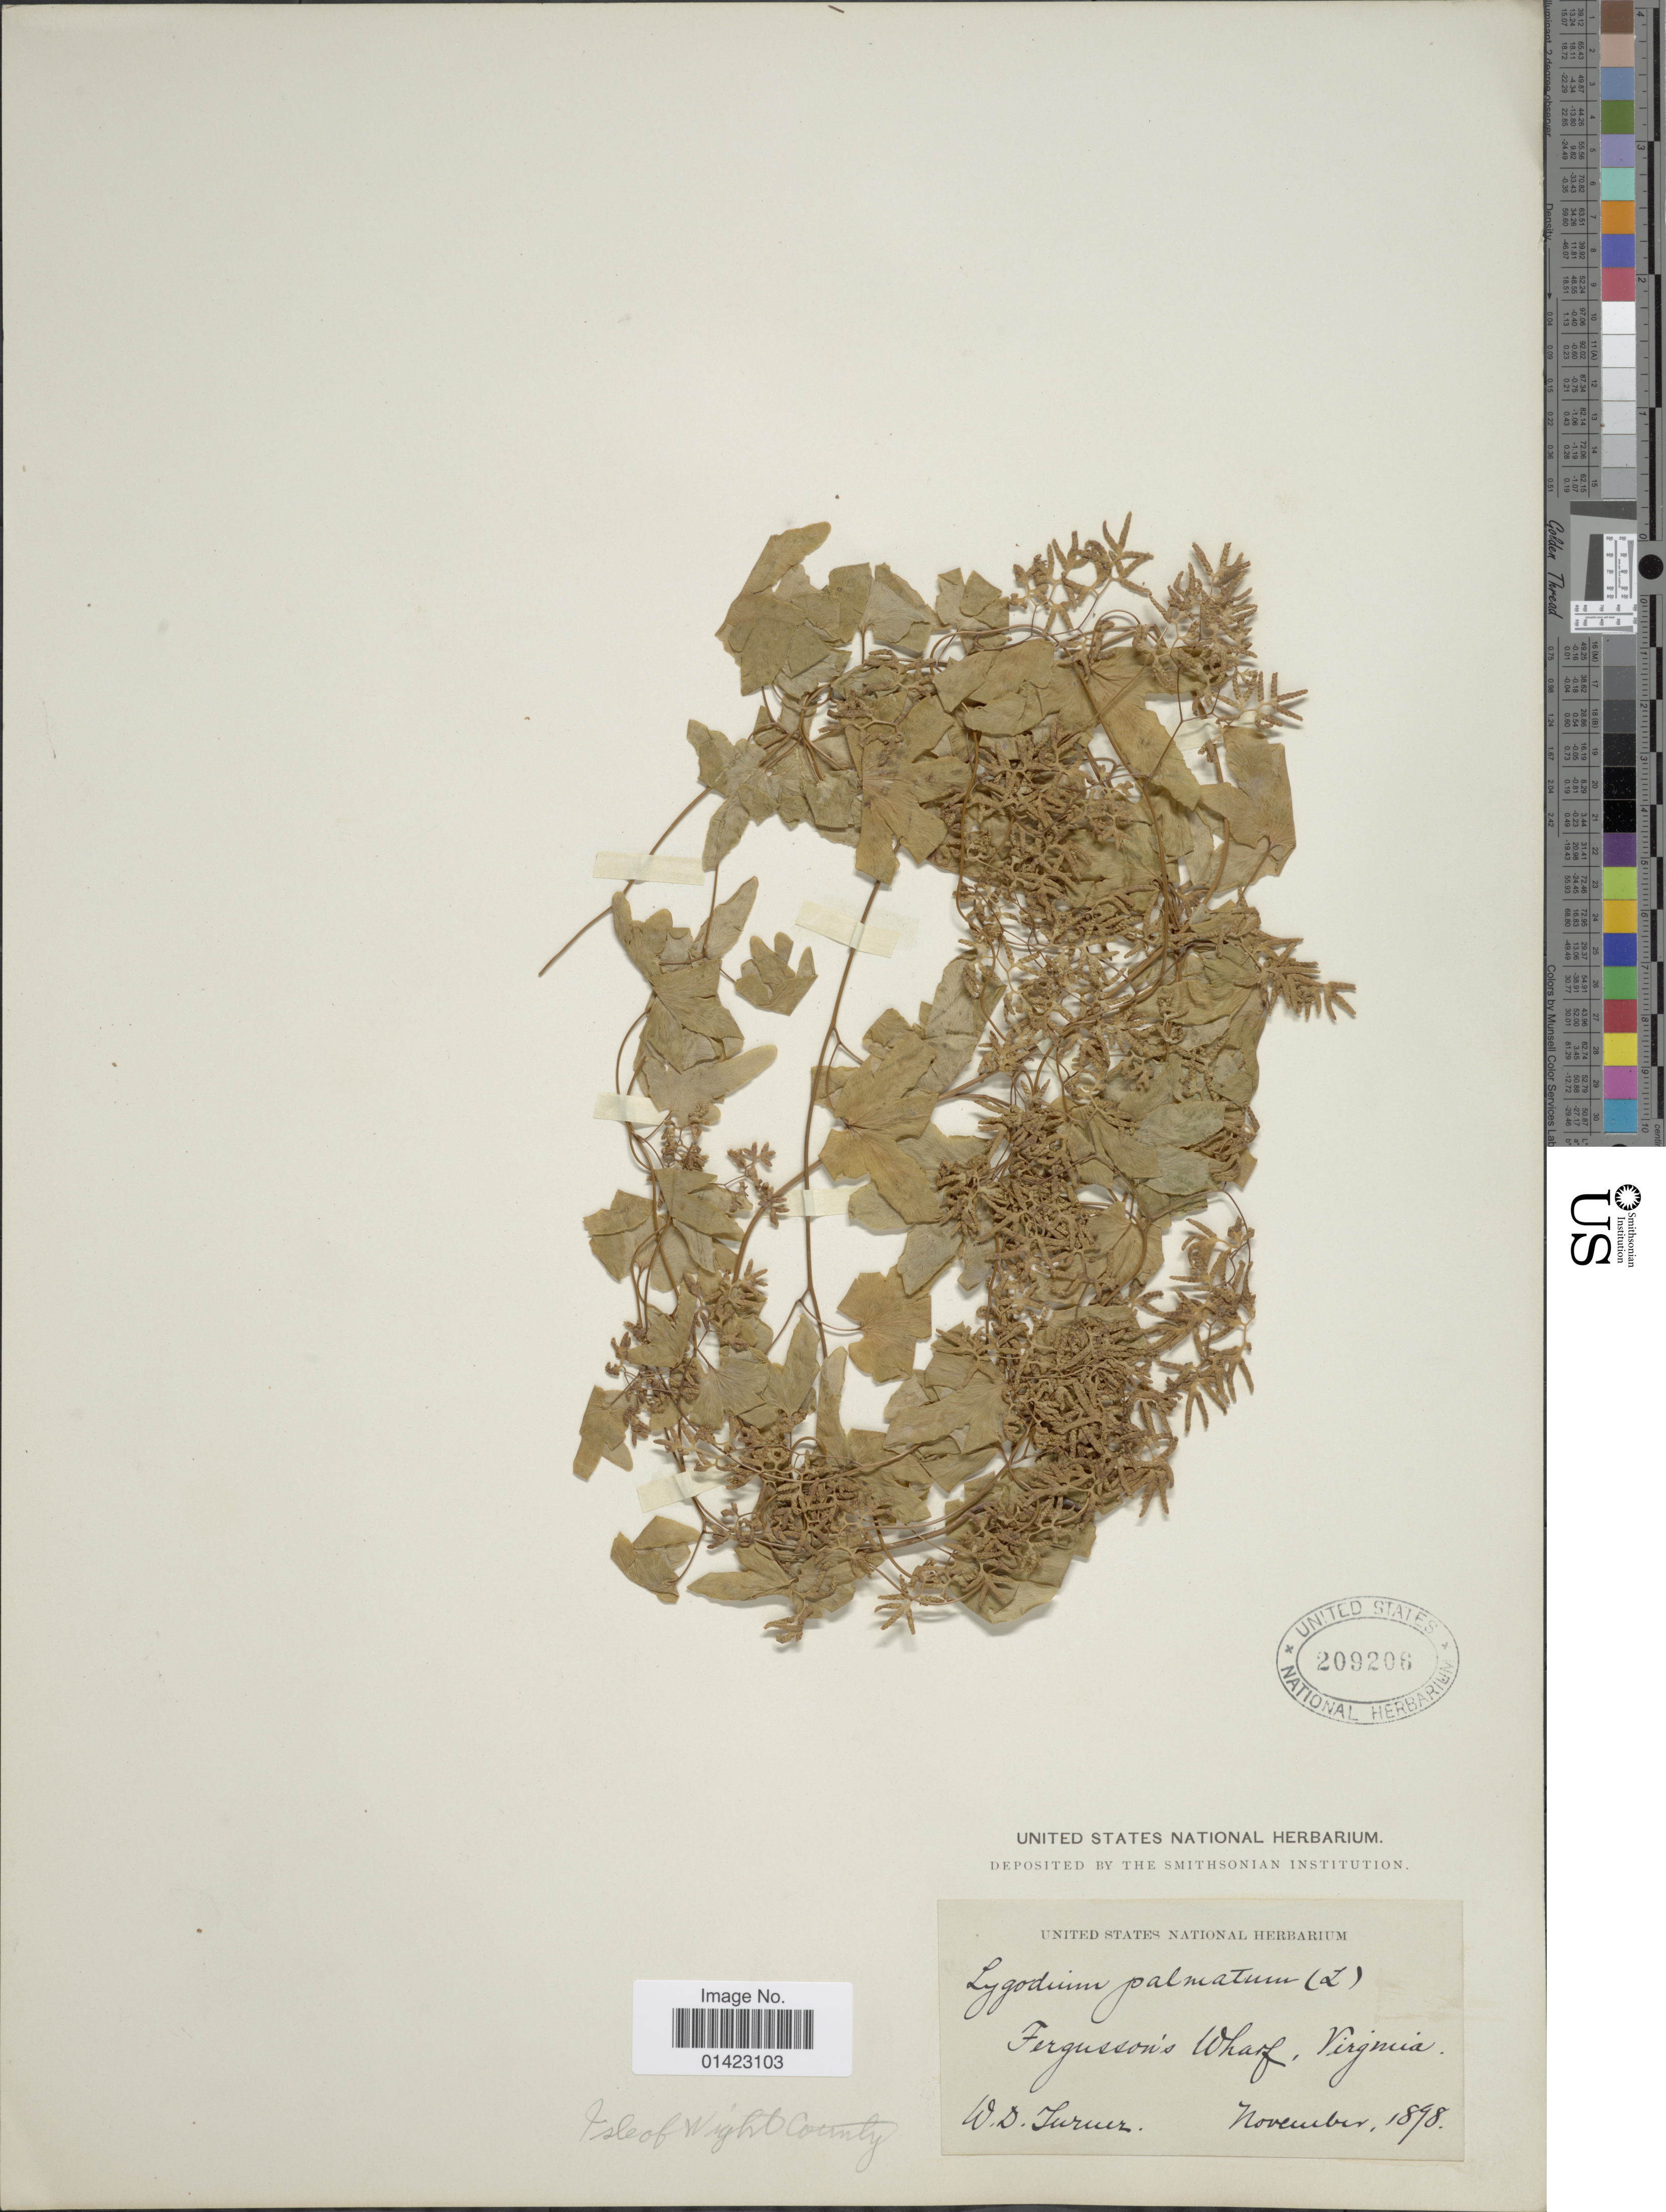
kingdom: Plantae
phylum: Tracheophyta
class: Polypodiopsida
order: Schizaeales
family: Lygodiaceae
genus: Lygodium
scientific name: Lygodium palmatum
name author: (Bernh.) Sw.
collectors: W. Turner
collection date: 1898-11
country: United States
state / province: Virginia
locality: Fergusson's Wharf, Virginia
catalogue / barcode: US 209206